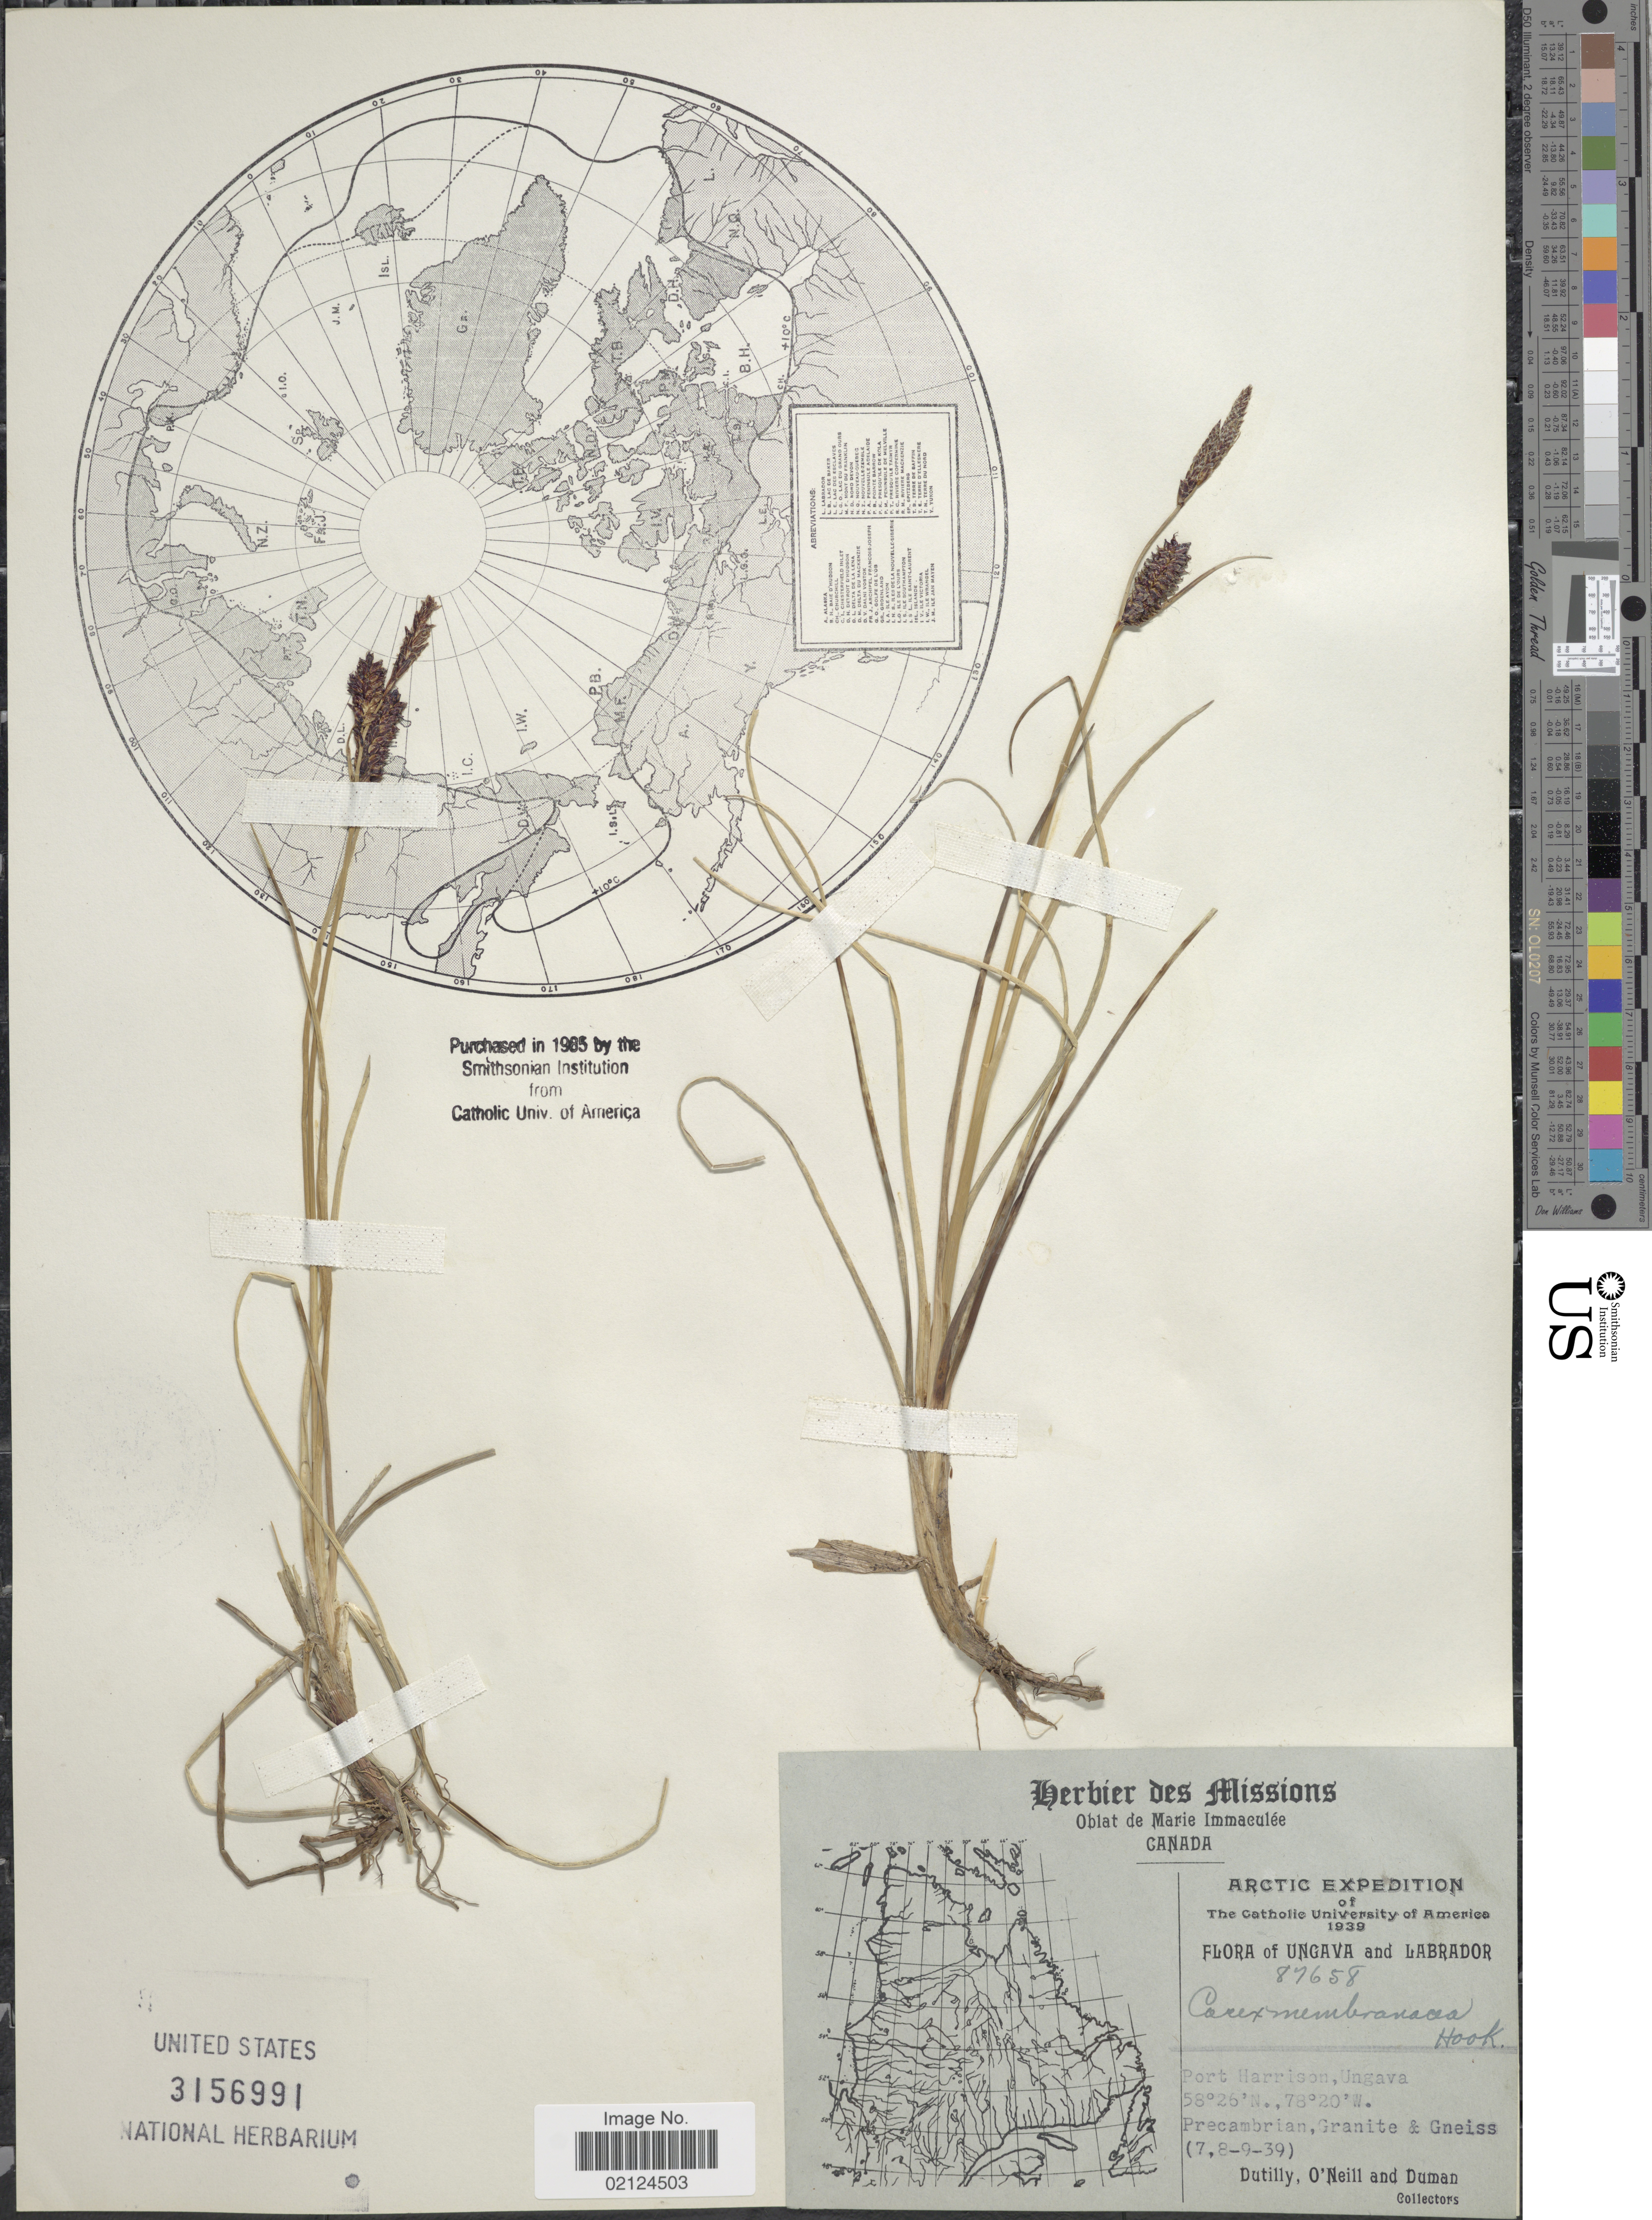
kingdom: Plantae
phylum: Tracheophyta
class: Liliopsida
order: Poales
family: Cyperaceae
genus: Carex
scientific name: Carex membranacea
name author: Hook.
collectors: -. Dutilly, O' Neill & -. Duman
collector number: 87658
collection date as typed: Transcribed d/m/y: 7/9/39 to 8/9/39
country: Canada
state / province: Quebec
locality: Port Harrison, Ungava. Arctic.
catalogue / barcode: US 3156991